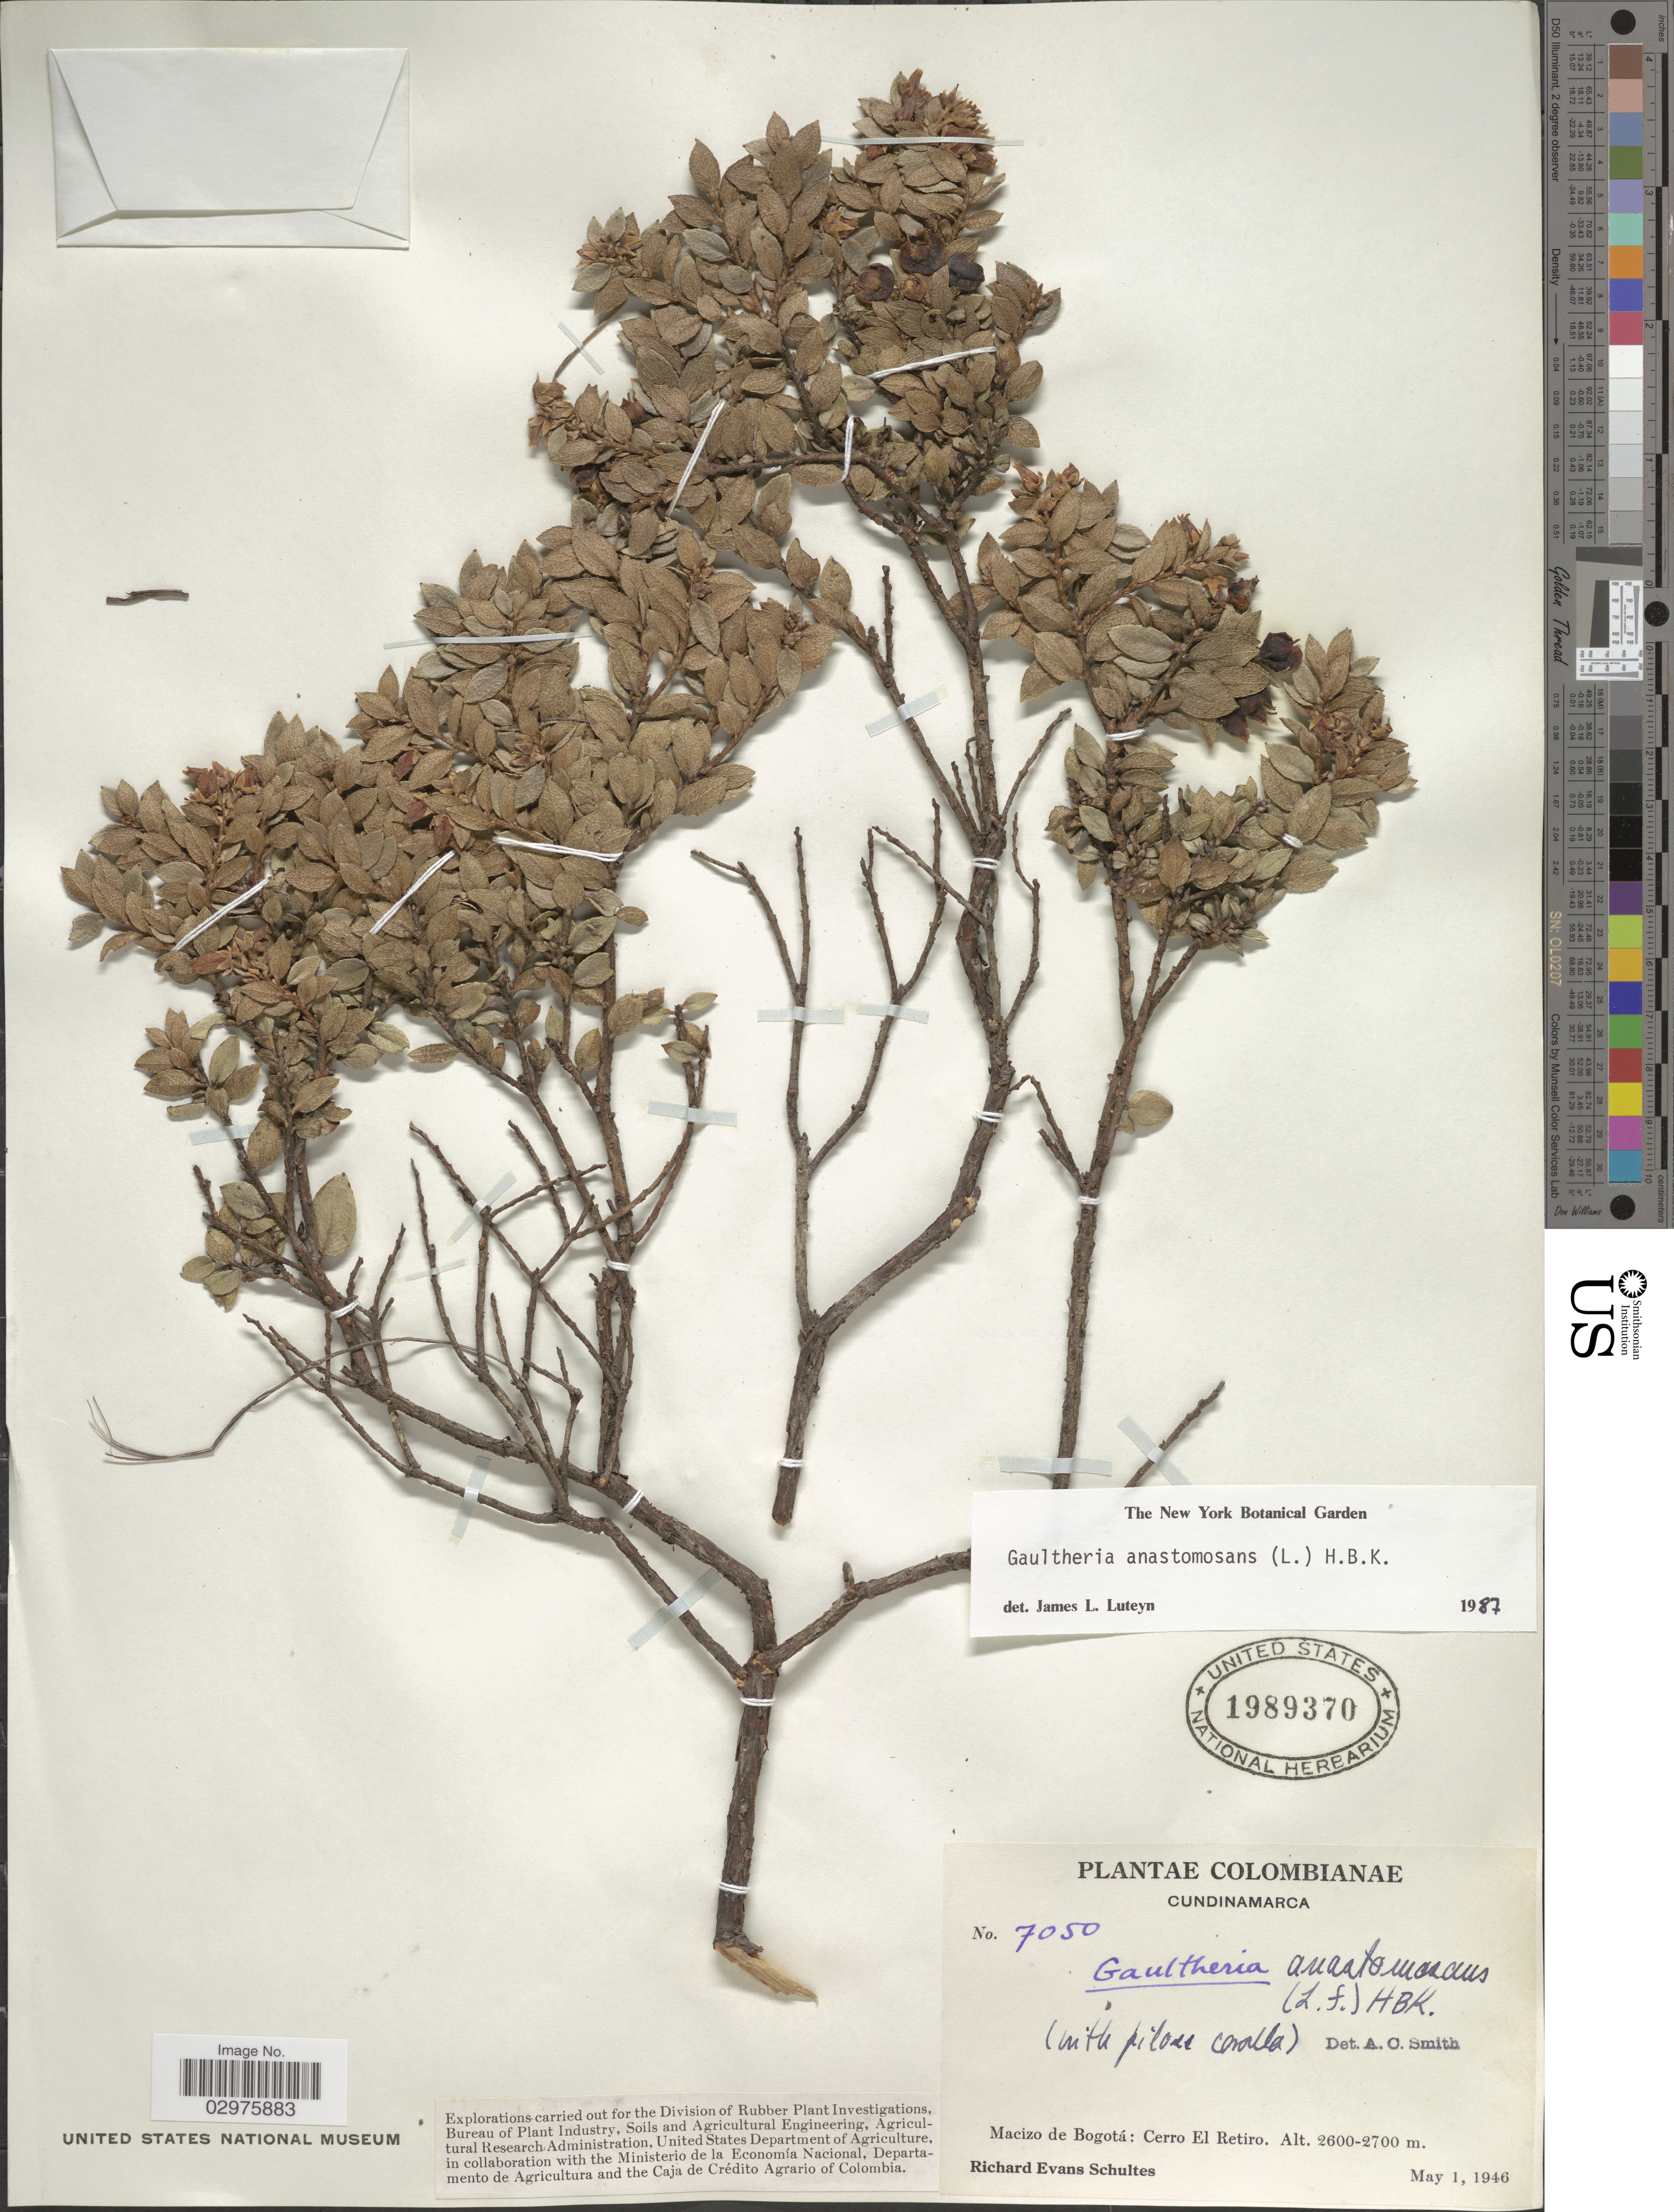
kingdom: Plantae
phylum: Tracheophyta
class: Magnoliopsida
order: Ericales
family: Ericaceae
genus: Gaultheria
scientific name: Gaultheria anastomosans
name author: (L. f.) Kunth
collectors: R. E. Schultes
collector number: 7050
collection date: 1946-05-01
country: Colombia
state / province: Cundinamarca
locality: Macizo de Bogotá: Cerro El Retiro.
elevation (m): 2600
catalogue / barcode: US 1989370